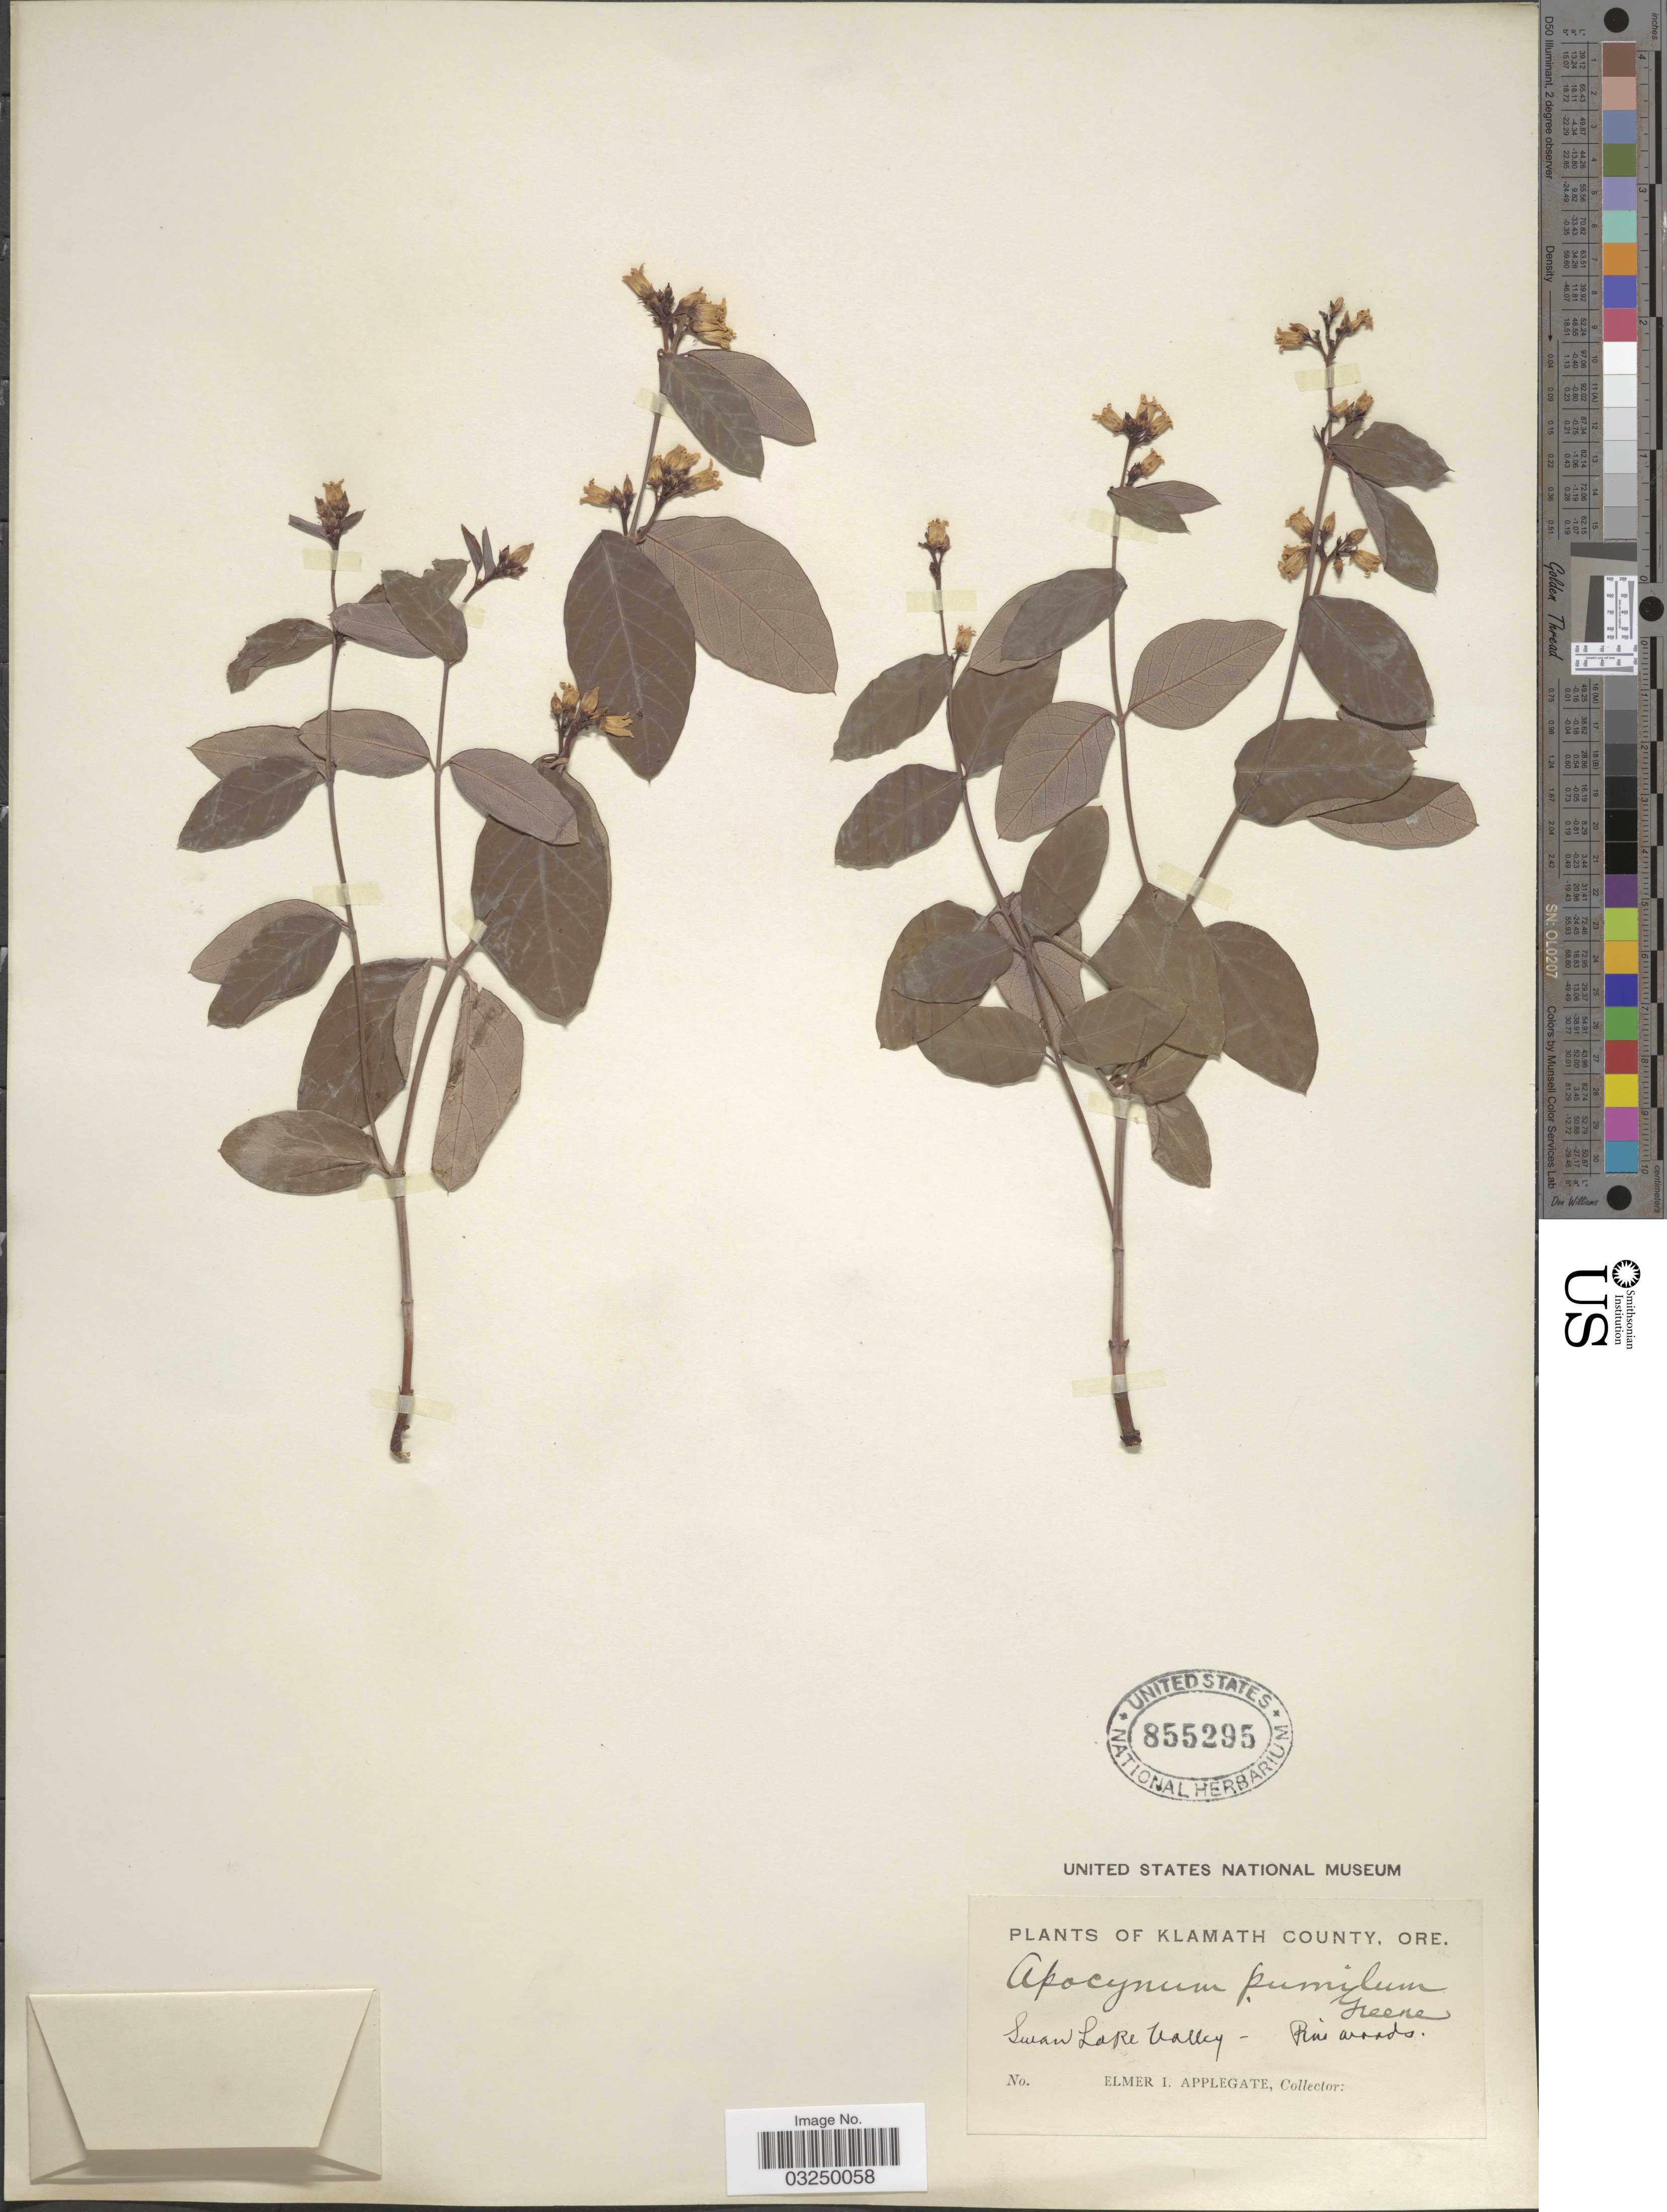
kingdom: Plantae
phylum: Tracheophyta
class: Magnoliopsida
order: Gentianales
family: Apocynaceae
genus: Apocynum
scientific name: Apocynum pumilum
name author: (A. Gray) Greene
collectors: E. I. Applegate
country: United States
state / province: Oregon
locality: Swan Lake Valley. Klamath County.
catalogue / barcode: US 855295